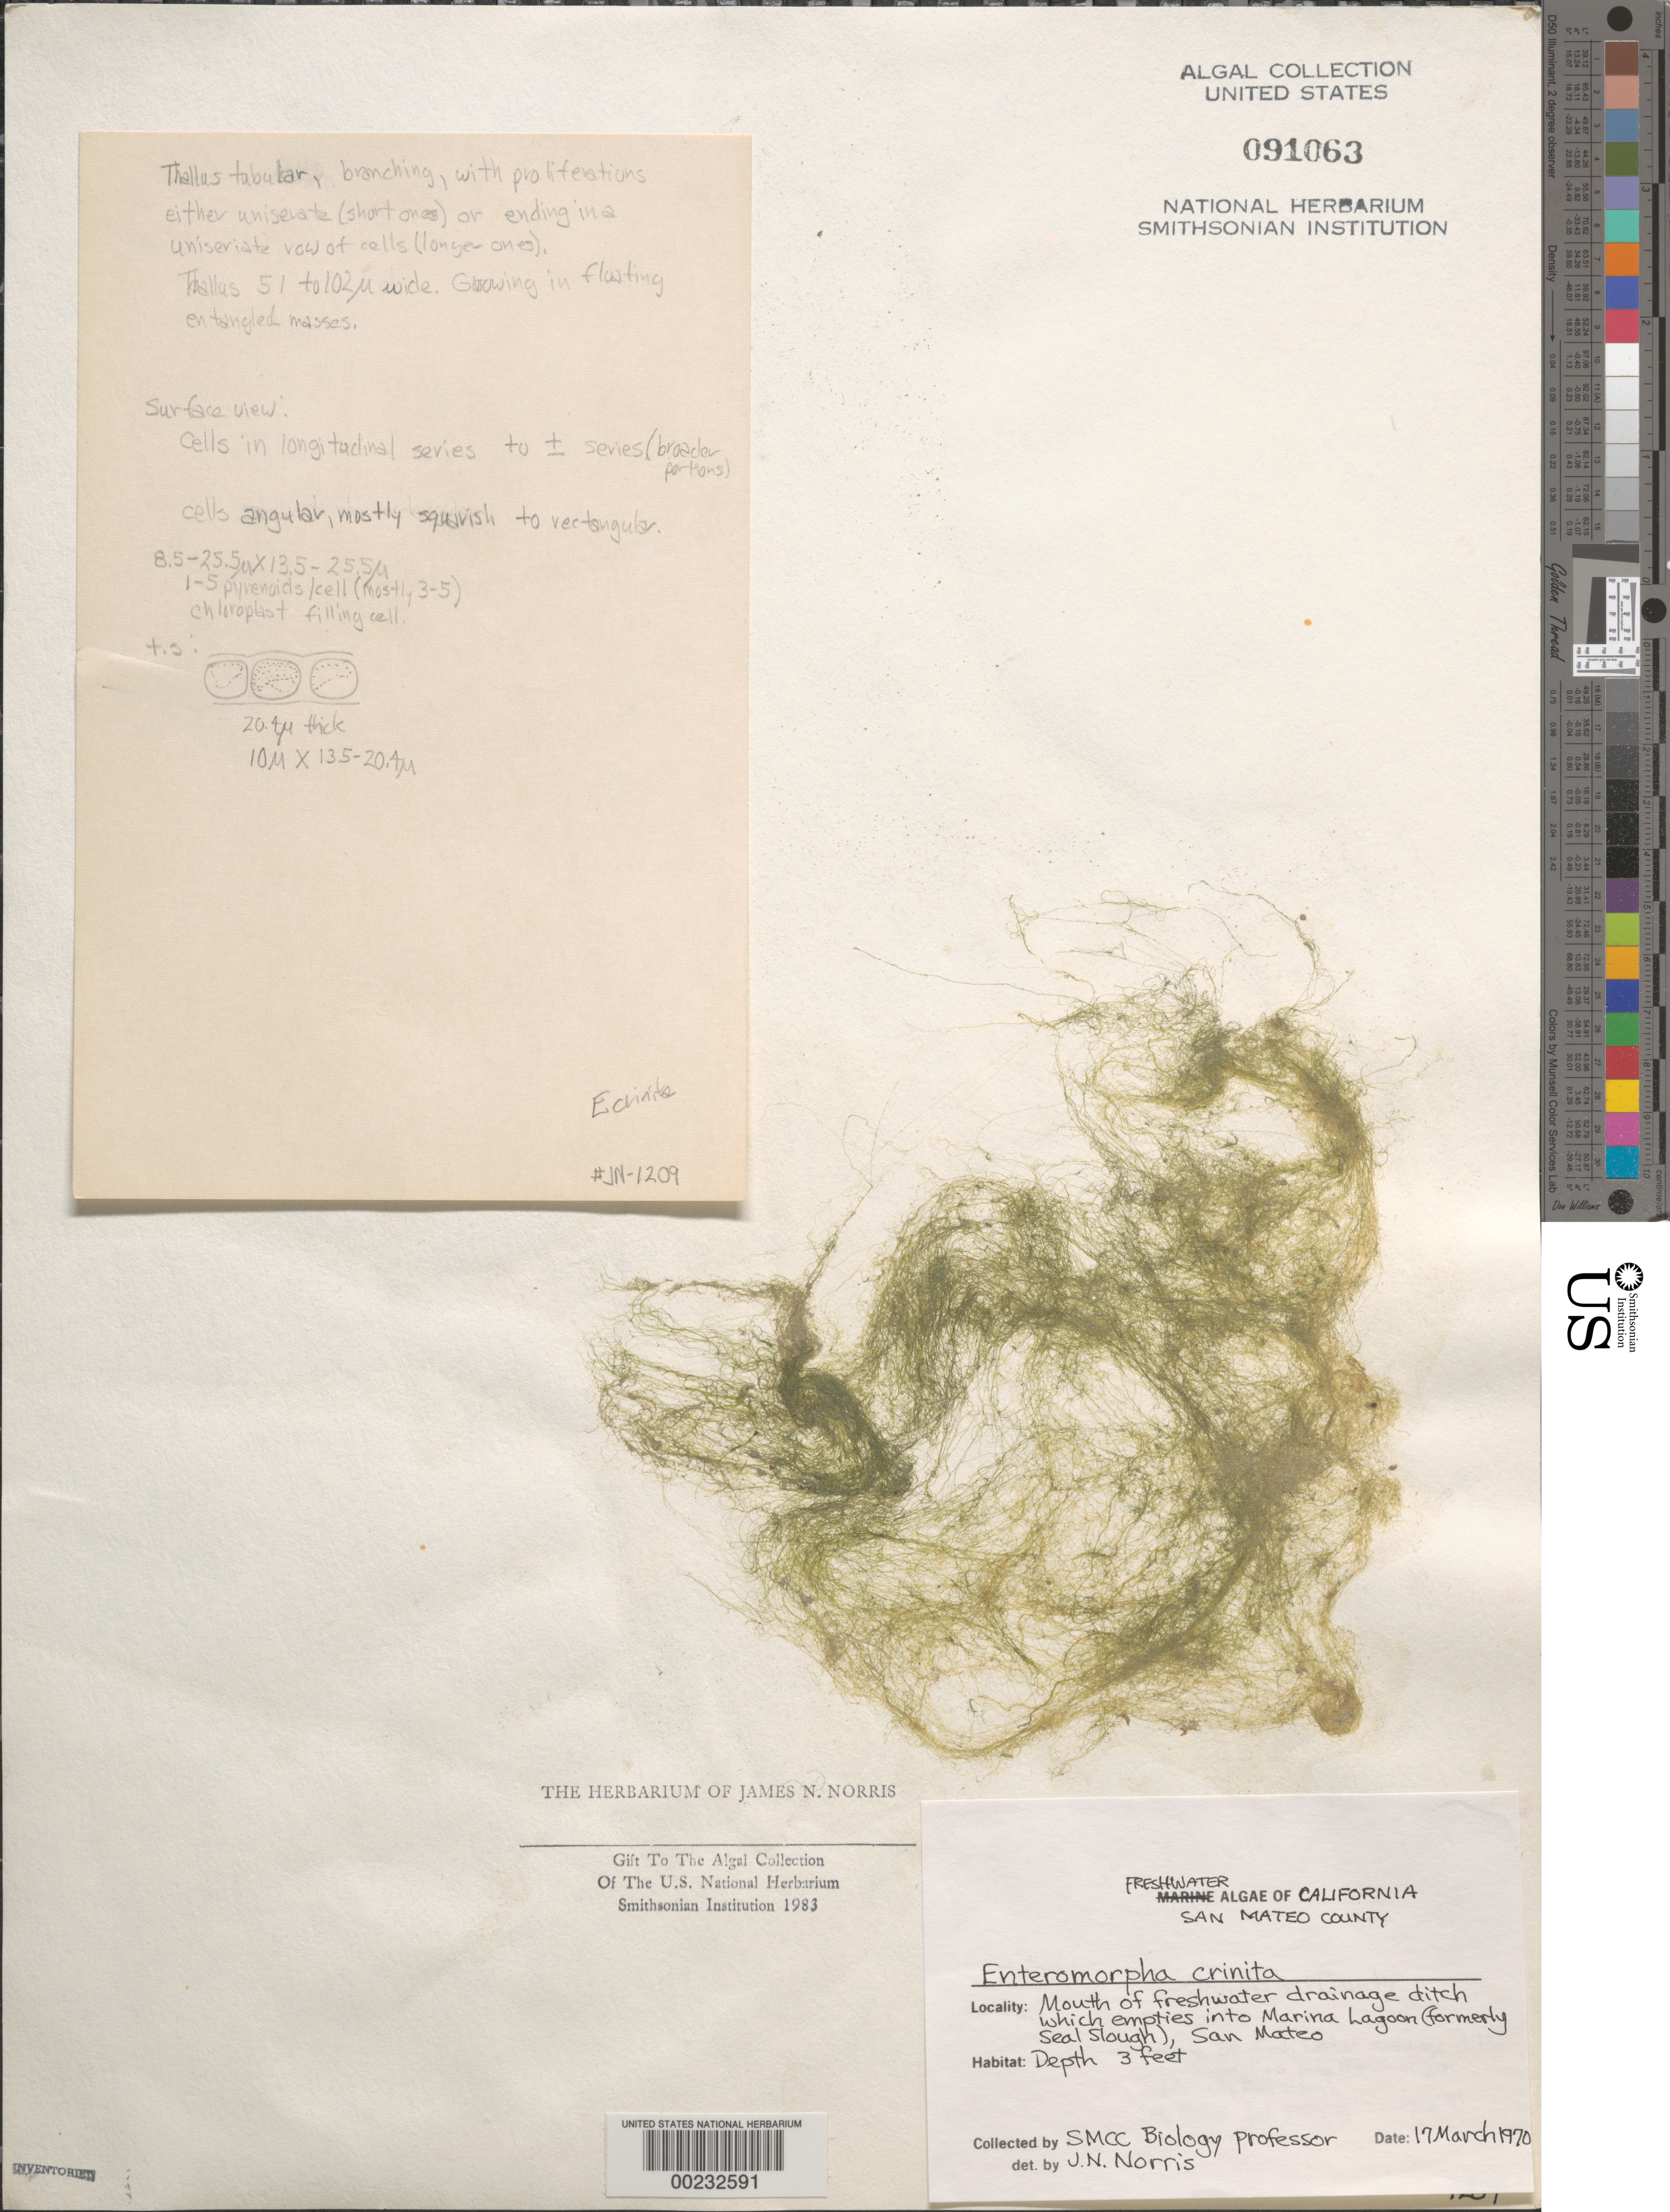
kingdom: Plantae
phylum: Chlorophyta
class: Ulvophyceae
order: Ulvales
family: Ulvaceae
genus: Ulva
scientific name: Ulva clathrata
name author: (Roth) C. Agardh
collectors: Smcc Biology Professor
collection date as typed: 17 Mar 1970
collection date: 1970-03-17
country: United States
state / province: California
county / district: San Mateo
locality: Near Marina Lagoon, San Mateo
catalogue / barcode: US 91063